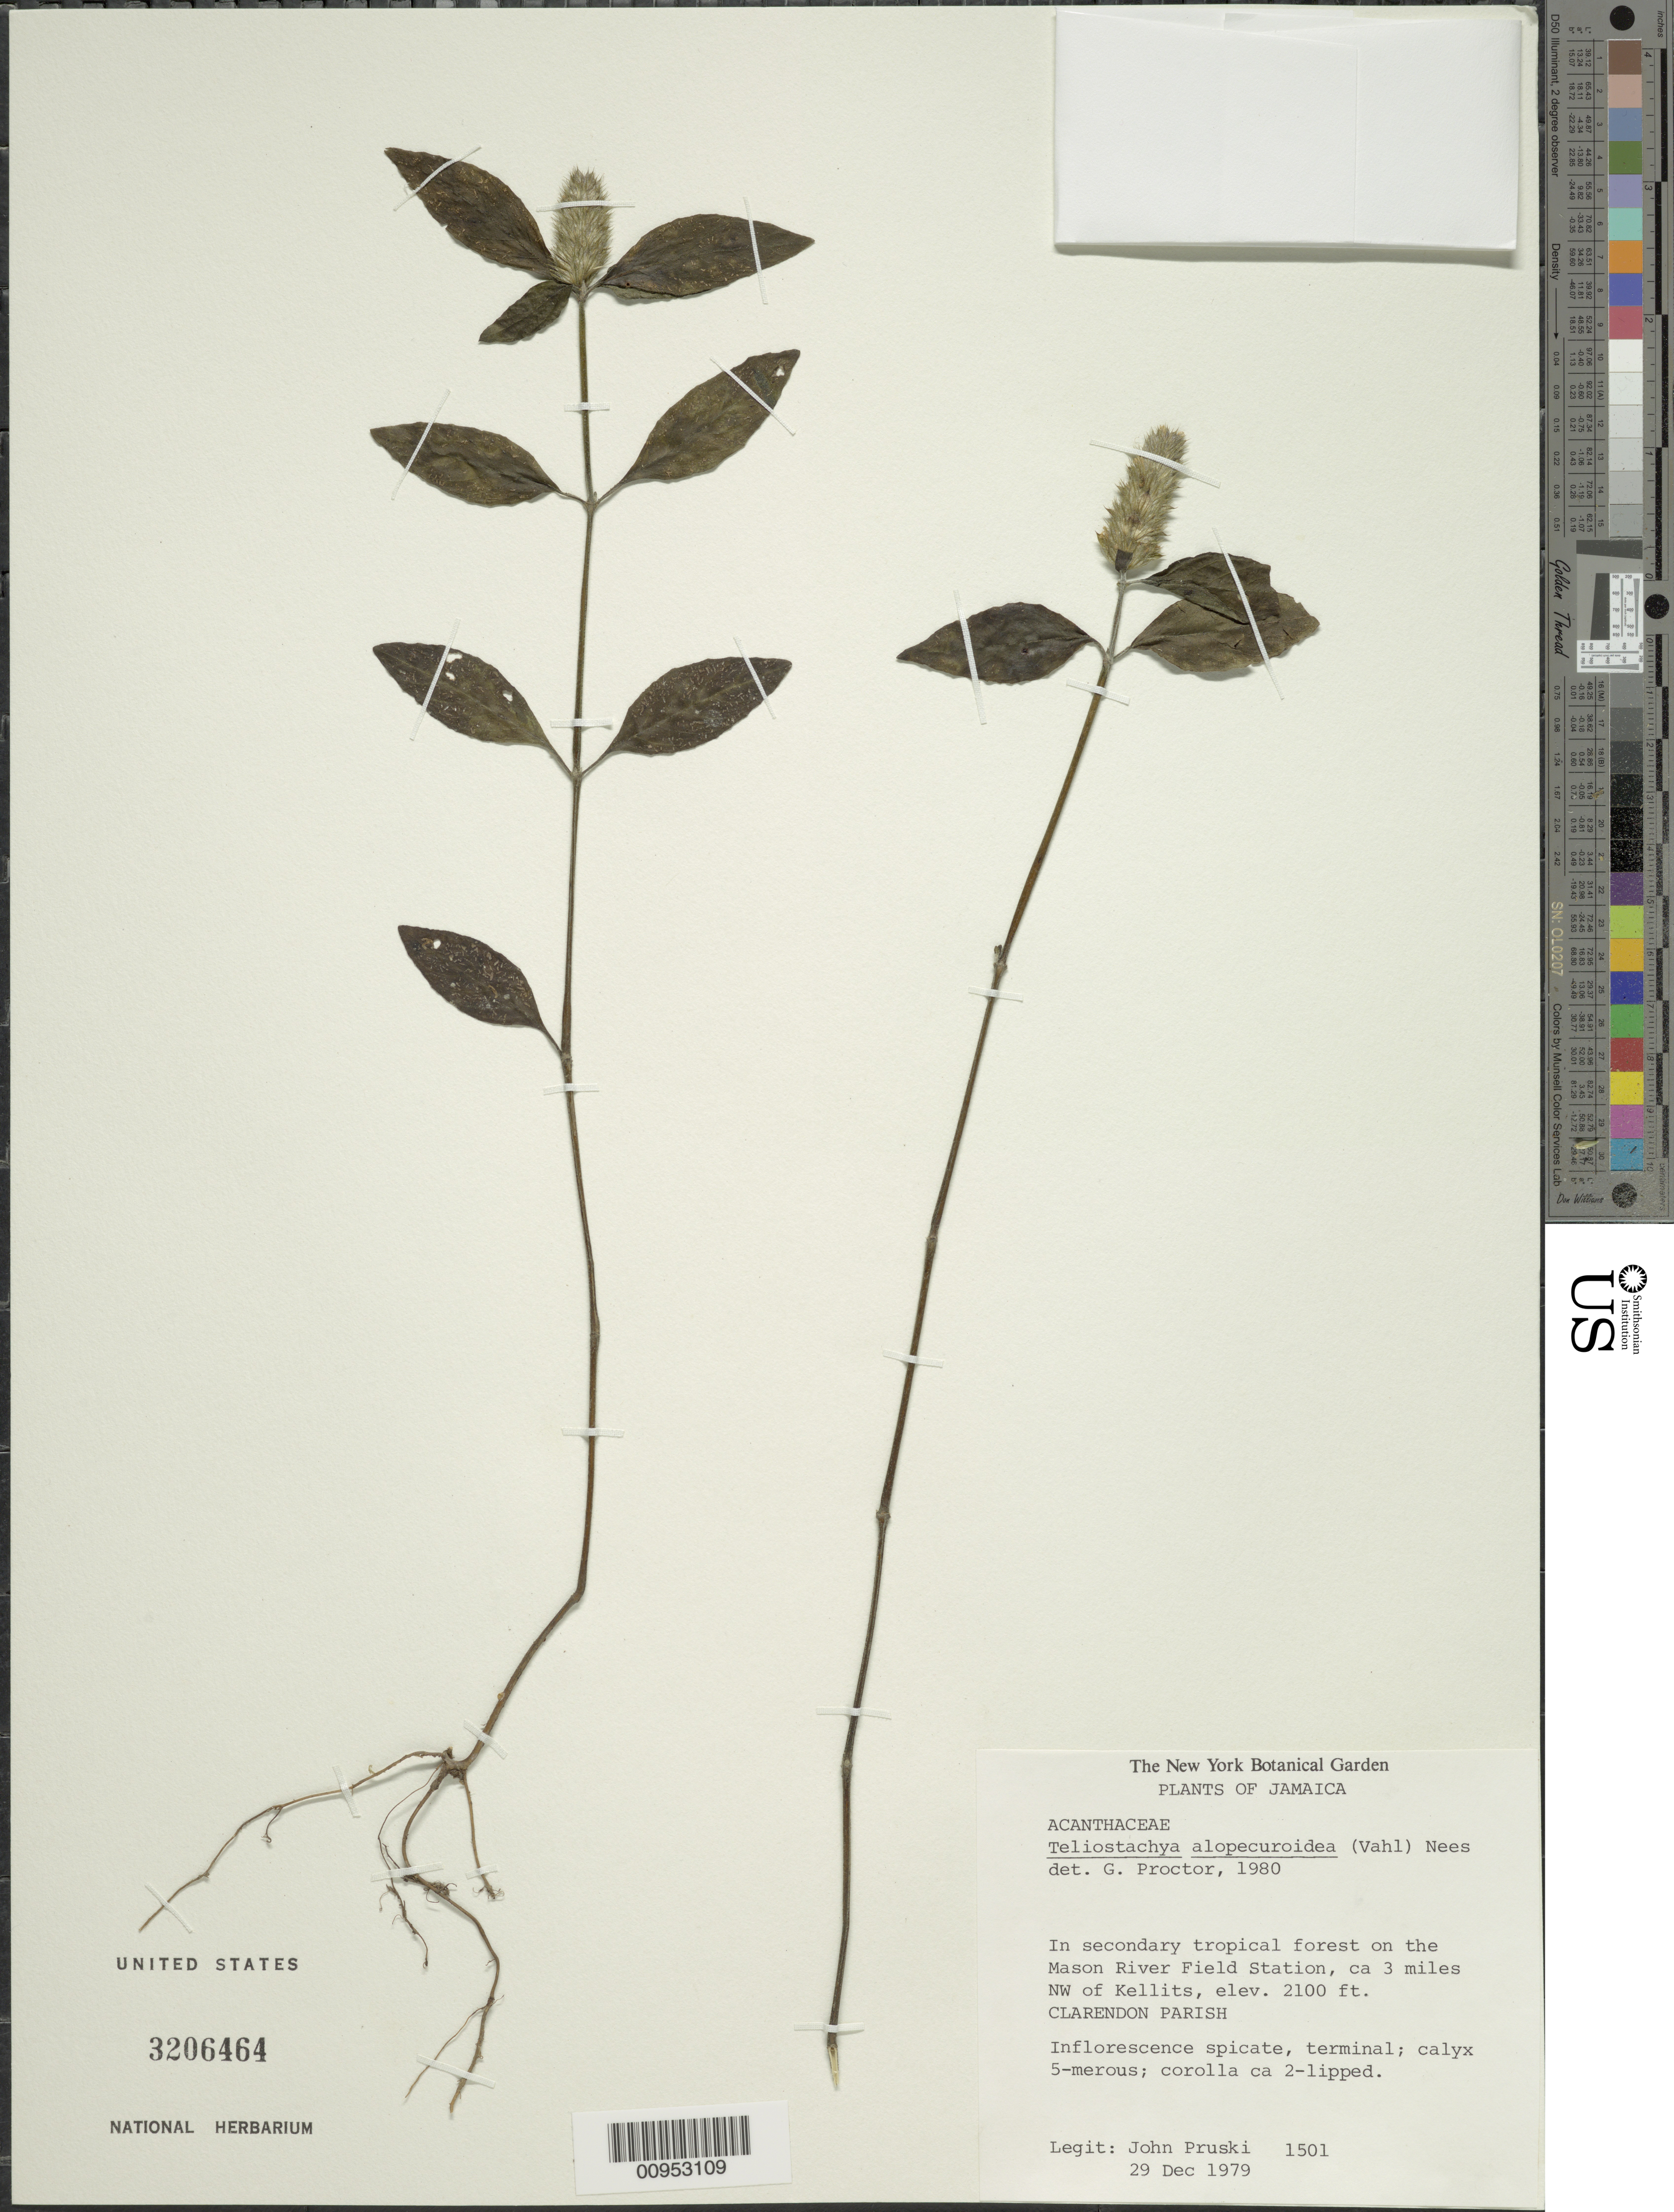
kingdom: Plantae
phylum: Tracheophyta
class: Magnoliopsida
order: Lamiales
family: Acanthaceae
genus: Teliostachya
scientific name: Teliostachya alopecuroidea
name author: (Vahl) Nees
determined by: Proctor, G.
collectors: J. F. Pruski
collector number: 1501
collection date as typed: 29 Dec 1979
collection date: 1979-12-29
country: Jamaica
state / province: Clarendon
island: Jamaica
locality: Mason River Field Station, ca. 3 miles NW of Kellits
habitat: In secondary tropical forest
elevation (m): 640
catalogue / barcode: US 3206464